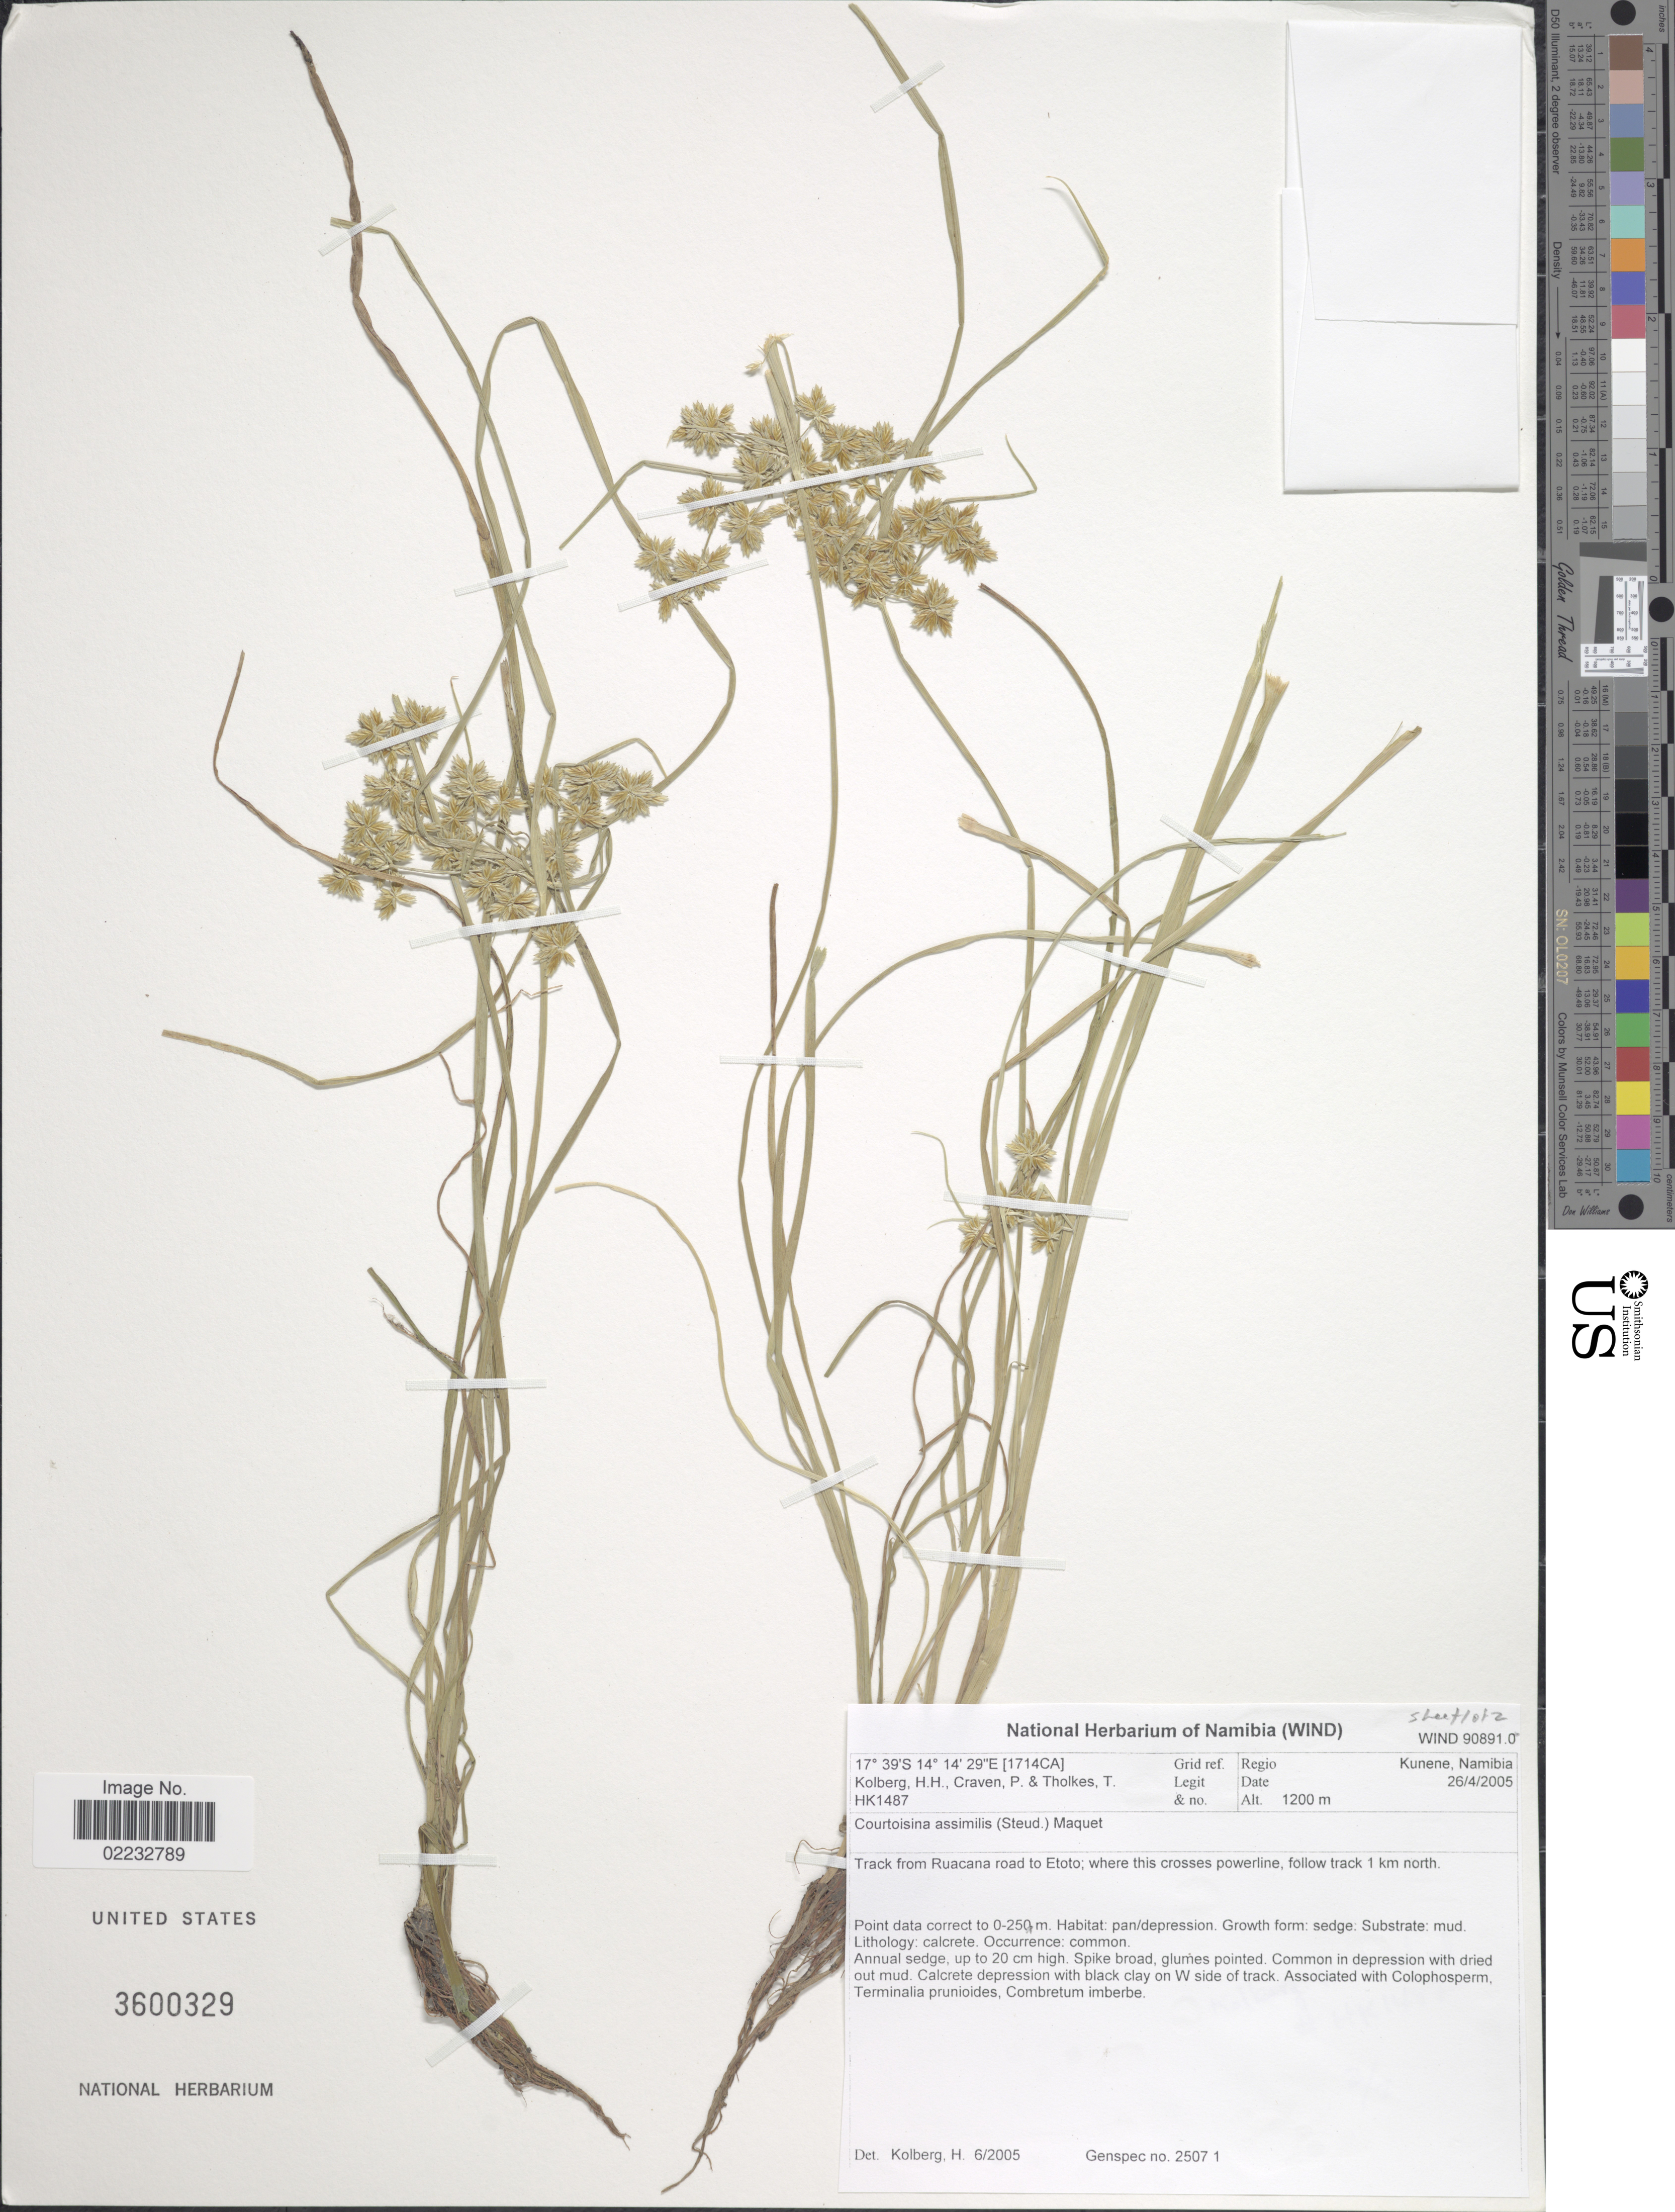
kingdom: Plantae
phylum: Tracheophyta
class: Liliopsida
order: Poales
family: Cyperaceae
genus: Cyperus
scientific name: Cyperus assimilis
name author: Steud.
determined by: Strong, M. T., (US), Smithsonian Institution - National Museum of Natural History (UNITED STATES)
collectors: H. H. Kolberg, P. Craven & T. Tholkes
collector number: HK1487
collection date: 2005-04-26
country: Namibia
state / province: Kunene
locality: Track from Ruacana road to Etoto; where this crosses powerline; follow track 1 km north.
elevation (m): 1200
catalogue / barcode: US 3600329